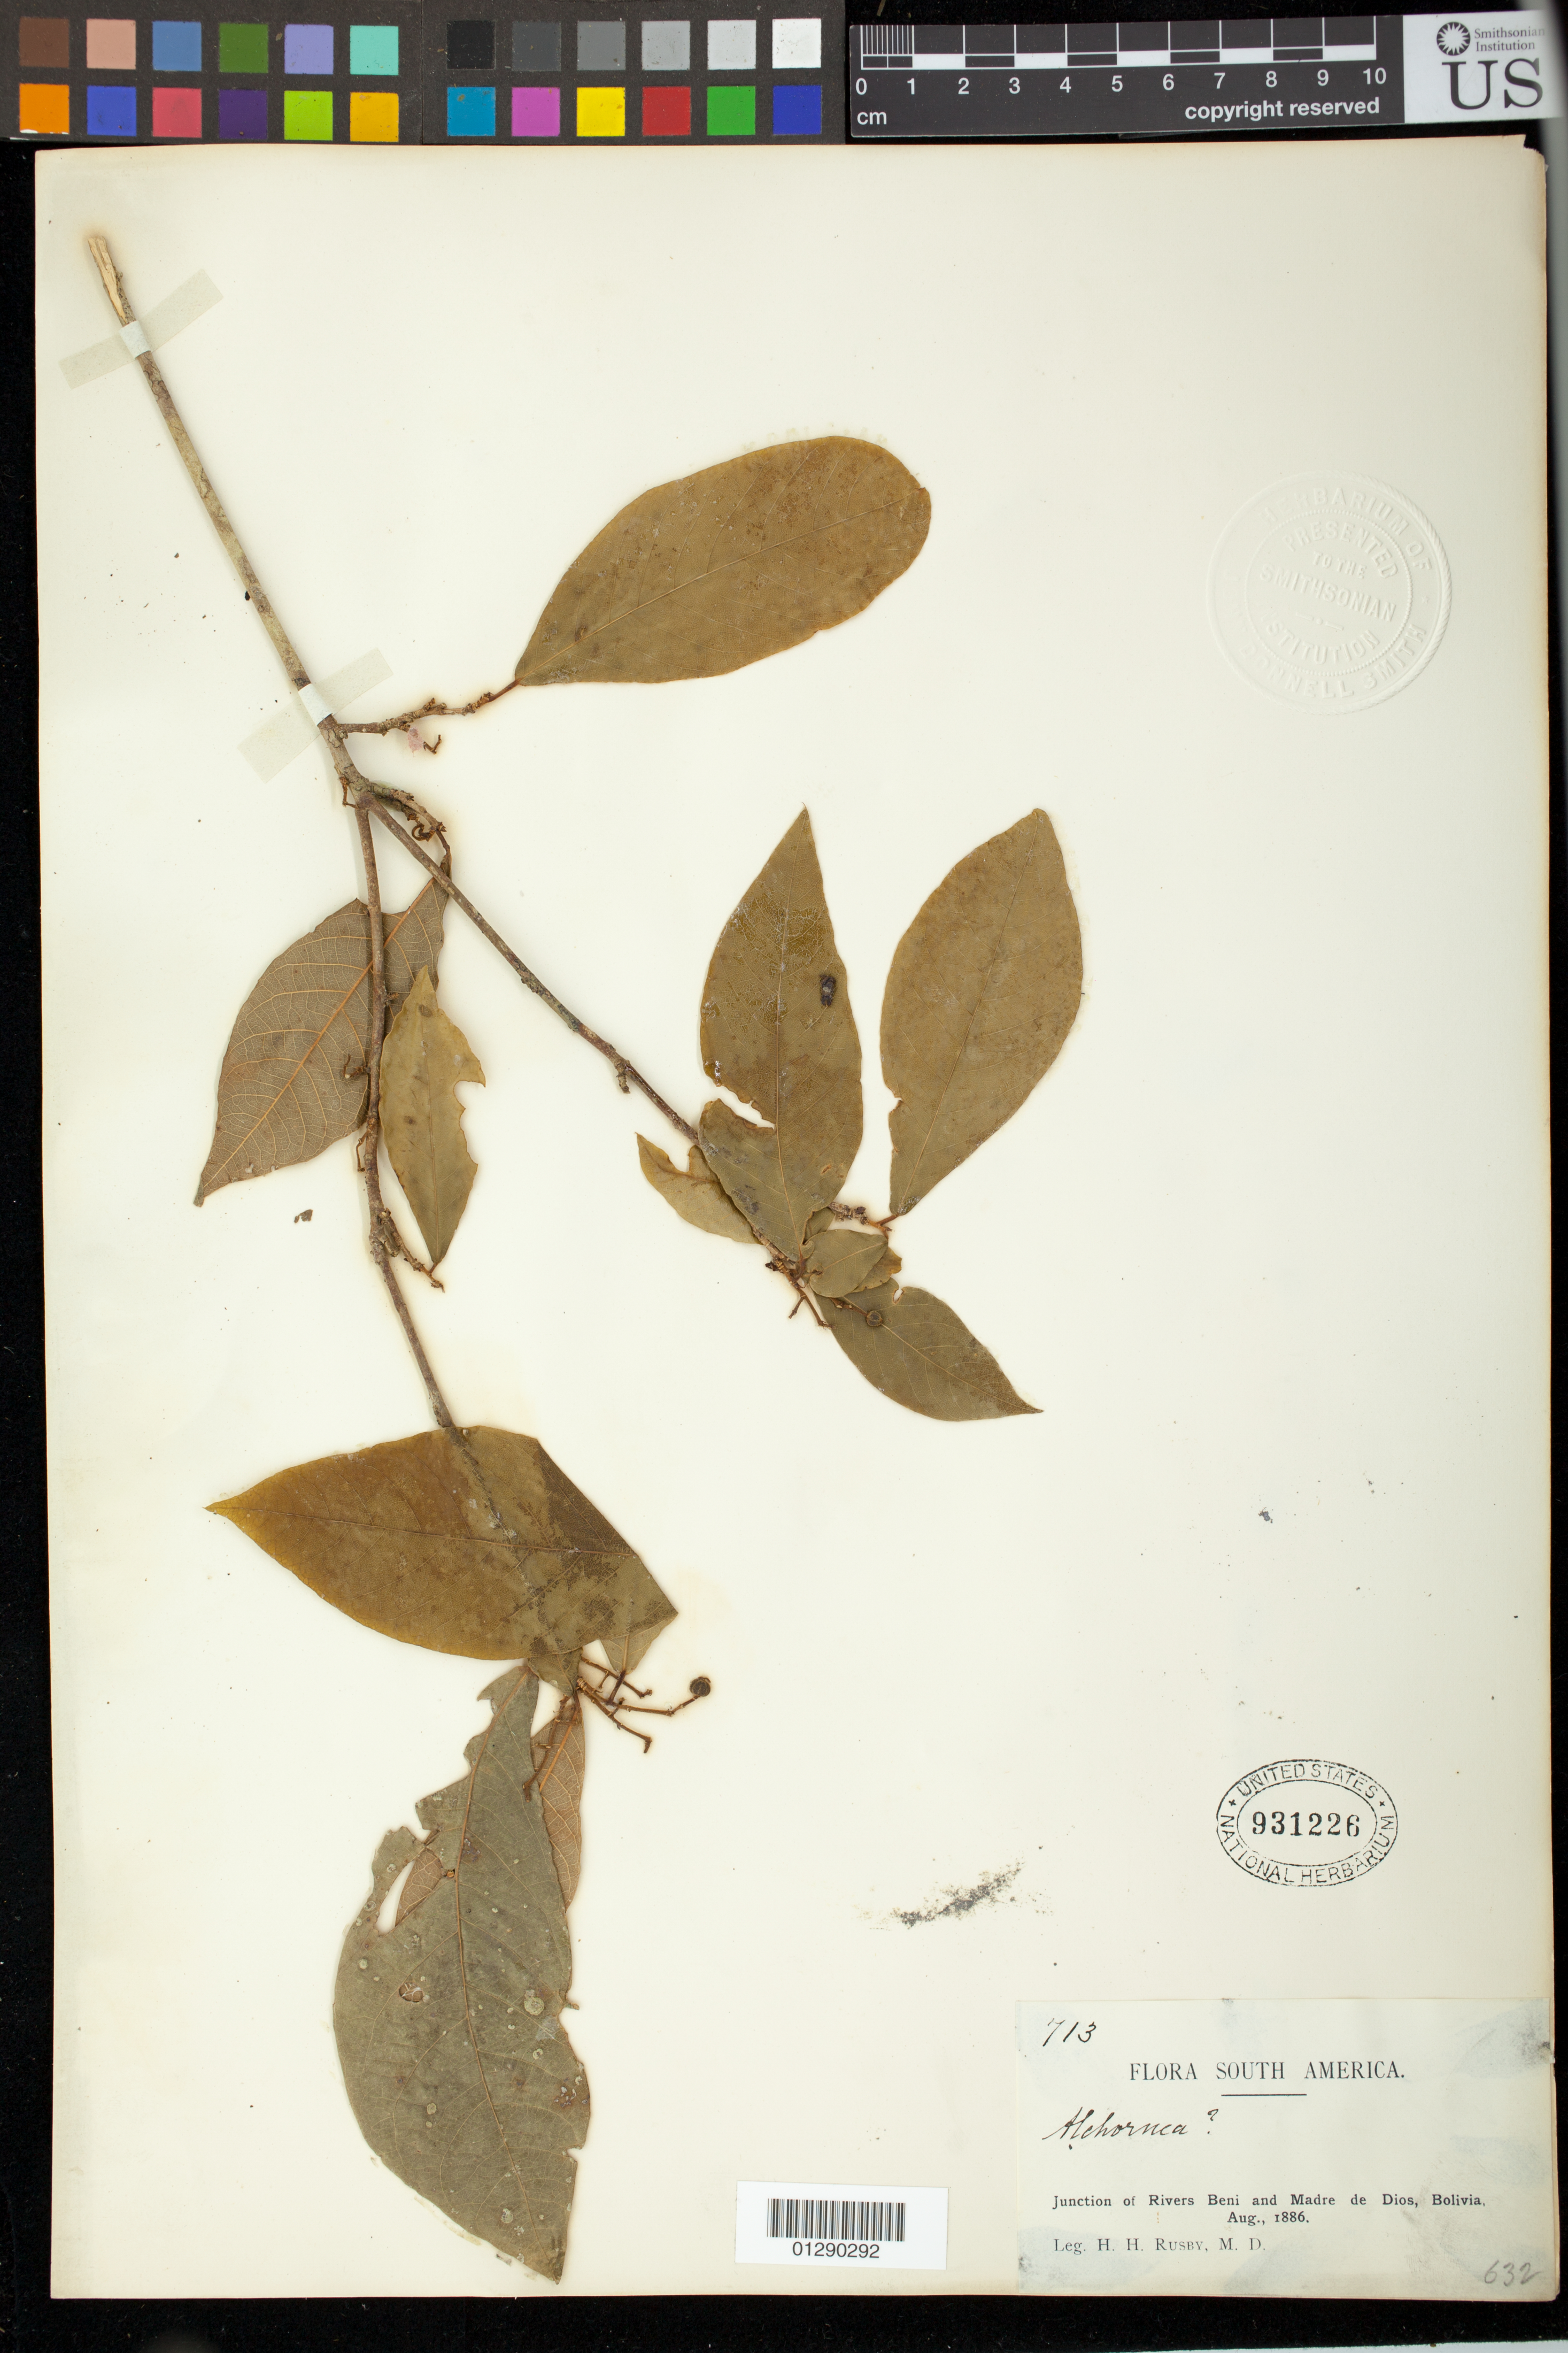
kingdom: Plantae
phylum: Tracheophyta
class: Magnoliopsida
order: Malpighiales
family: Euphorbiaceae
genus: Actinostemon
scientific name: Actinostemon sp.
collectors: H. H. Rusby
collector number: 713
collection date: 1886-08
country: Bolivia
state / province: Beni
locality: Junction of Rivers Beni and Madre de Dios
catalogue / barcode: US 931226